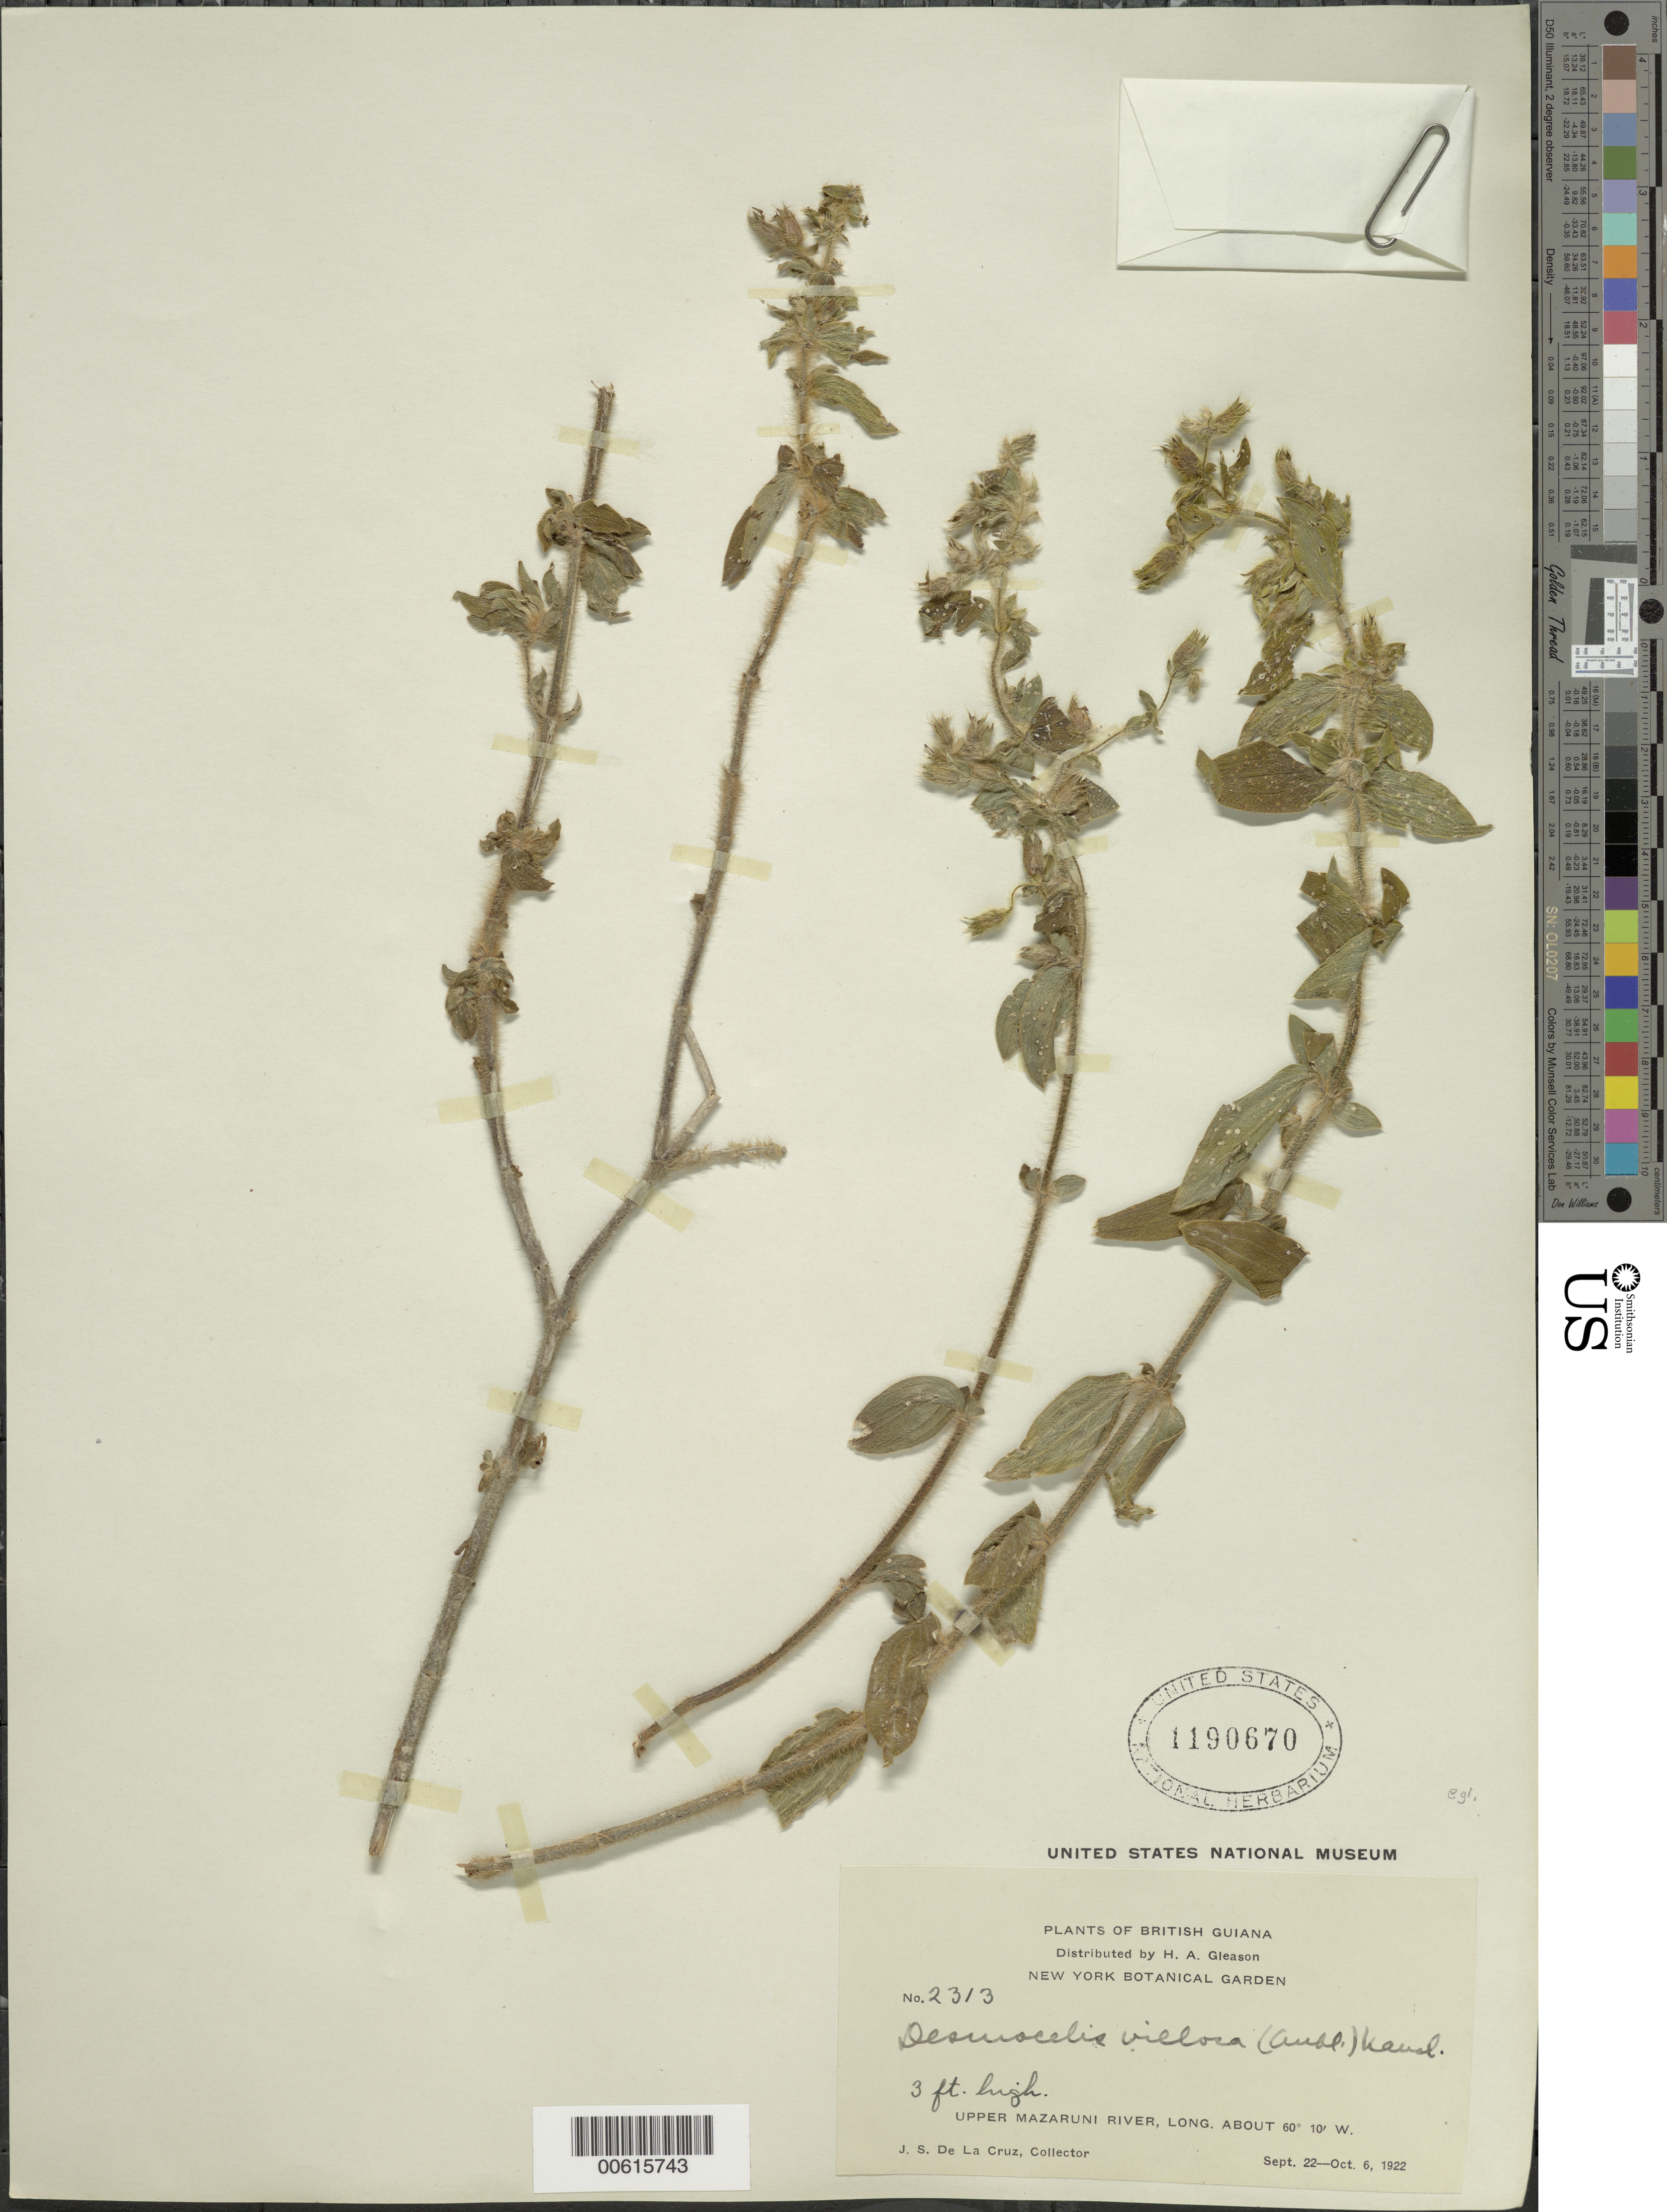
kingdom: Plantae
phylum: Tracheophyta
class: Magnoliopsida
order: Myrtales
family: Melastomataceae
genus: Desmoscelis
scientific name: Desmoscelis villosa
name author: (Aubl.) Naudin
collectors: J. S. de la Cruz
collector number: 2313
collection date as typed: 22-Sep-22 to 6-Oct-22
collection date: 1922-09-22/1922-10-06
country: Guyana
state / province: Cuyuni-Mazaruni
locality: Upper Mazaruni R.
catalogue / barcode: US 1190670